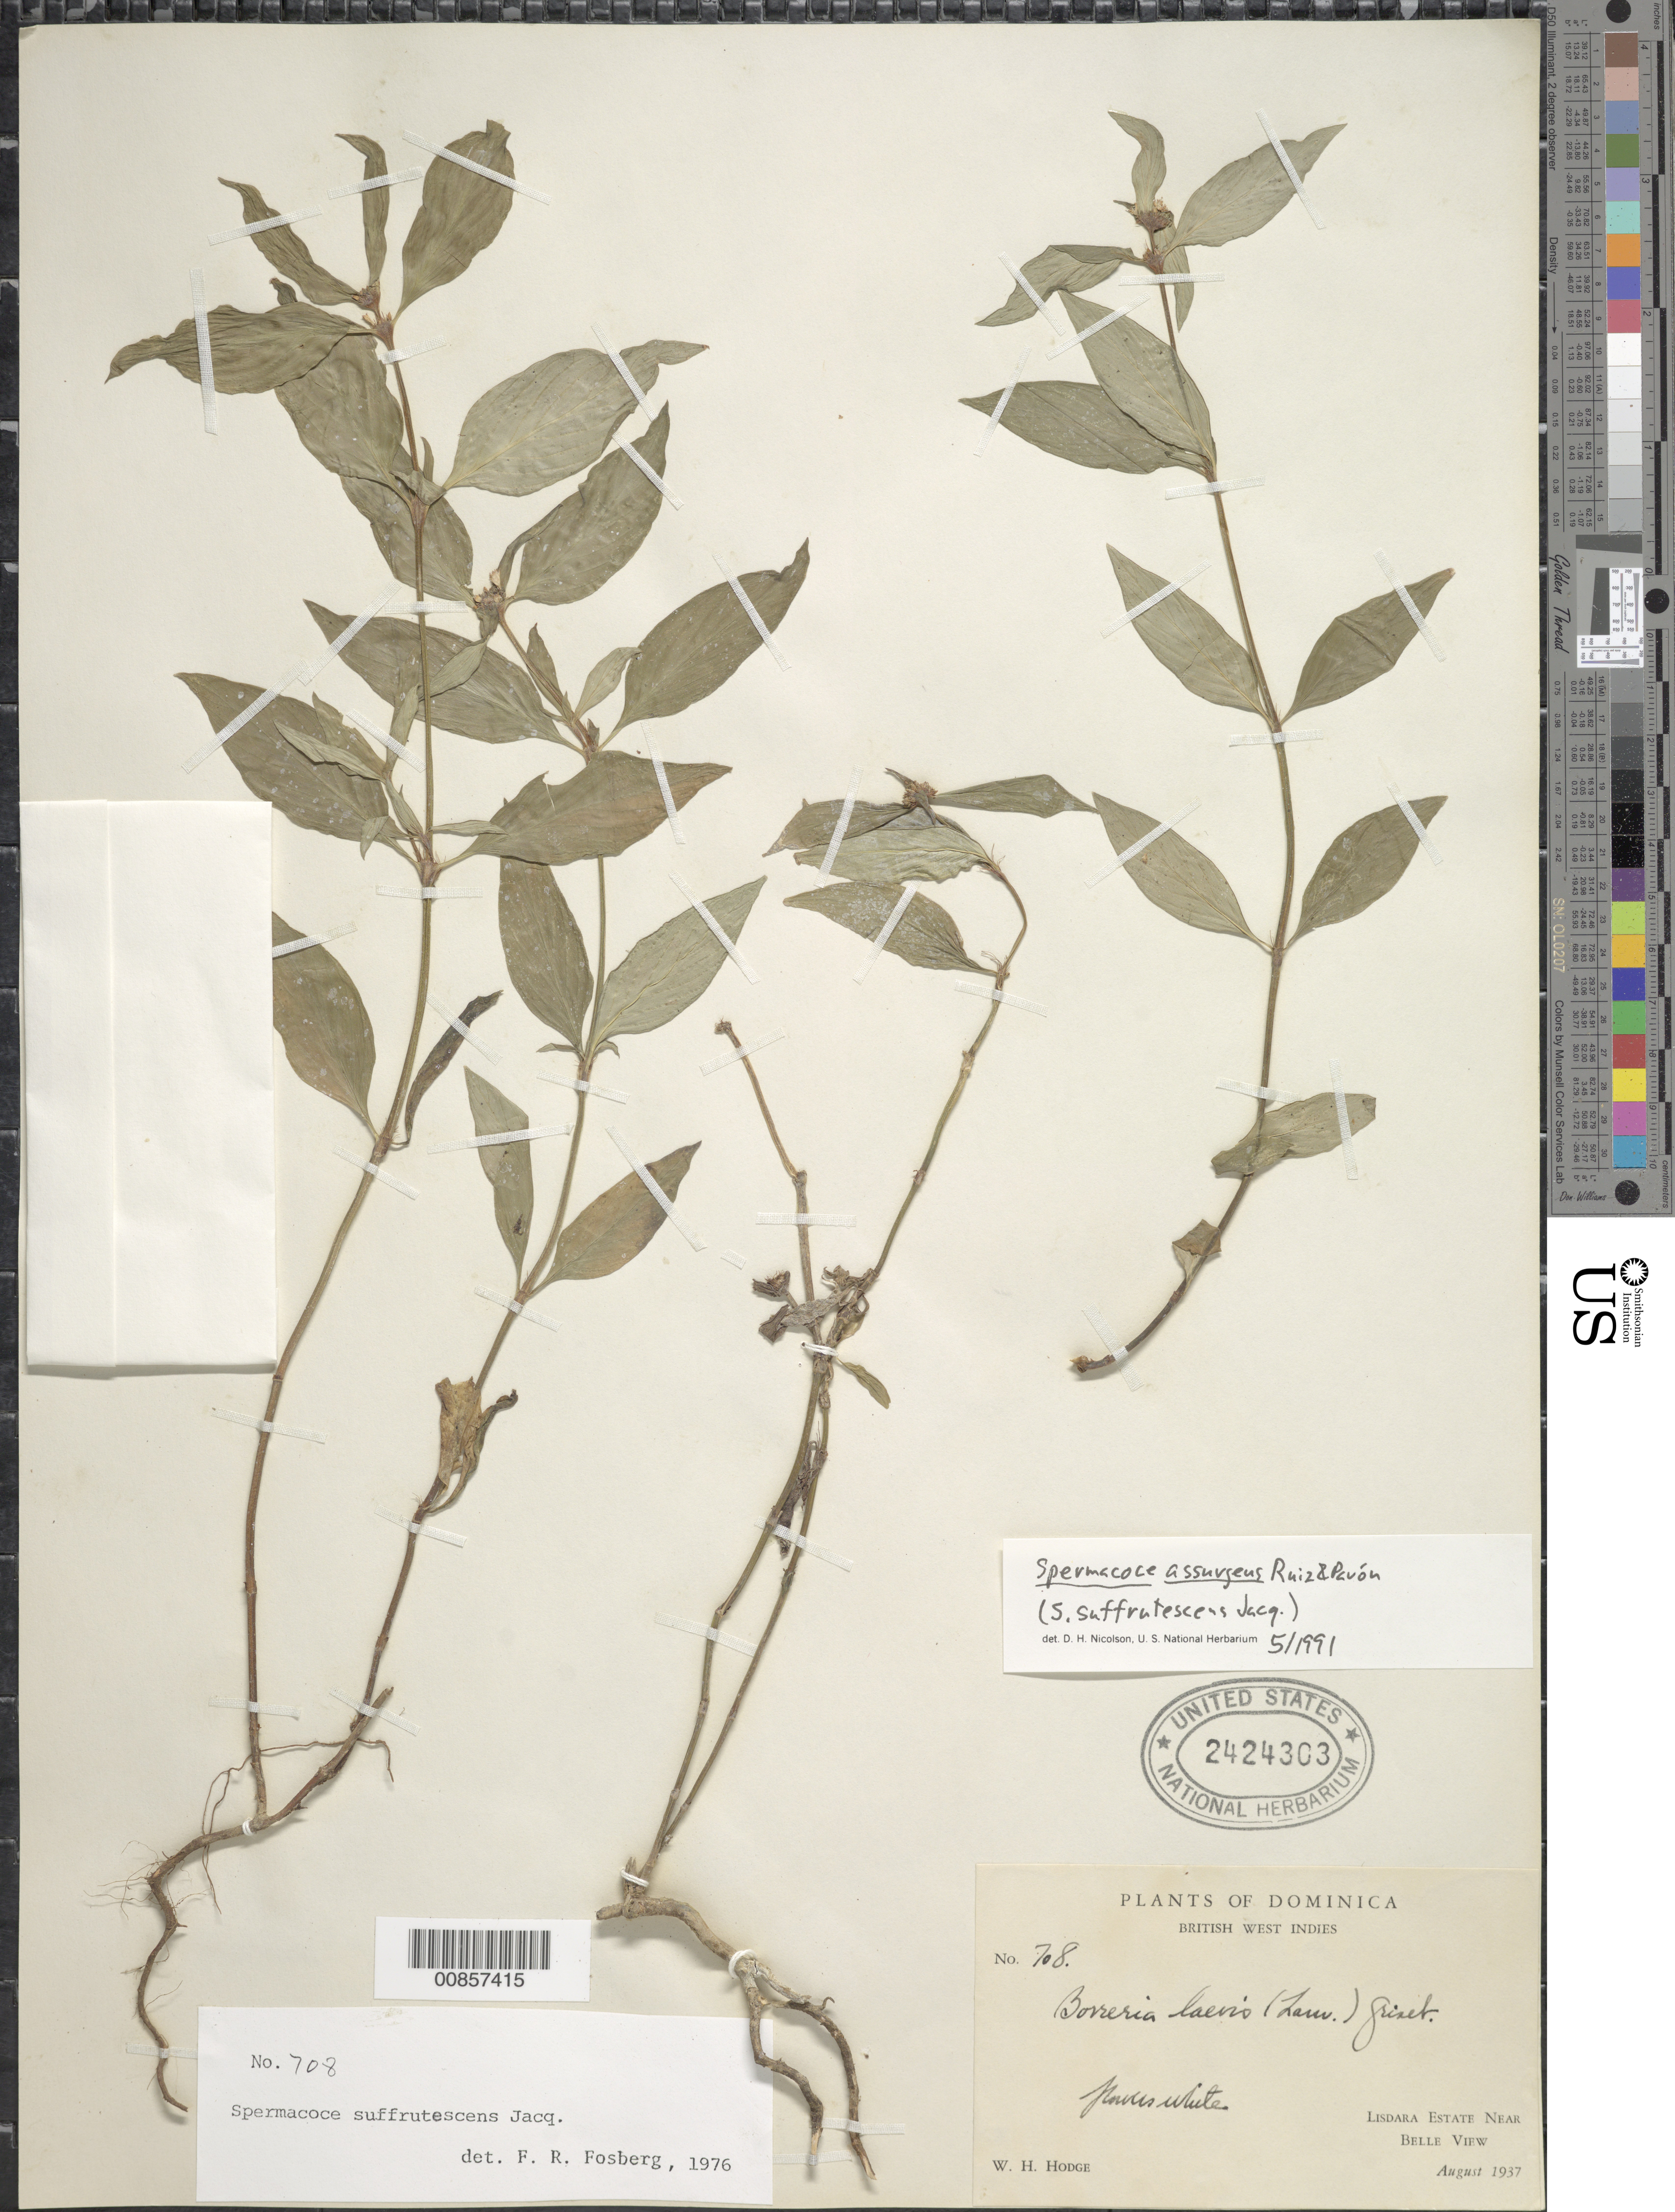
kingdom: Plantae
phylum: Tracheophyta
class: Magnoliopsida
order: Gentianales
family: Rubiaceae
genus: Spermacoce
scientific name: Spermacoce remota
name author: Lam.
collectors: W. Hodge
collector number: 708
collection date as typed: Aug 1937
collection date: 1937-08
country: Dominica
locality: Lisdara Estate near Belle View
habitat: On estate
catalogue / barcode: US 2424303